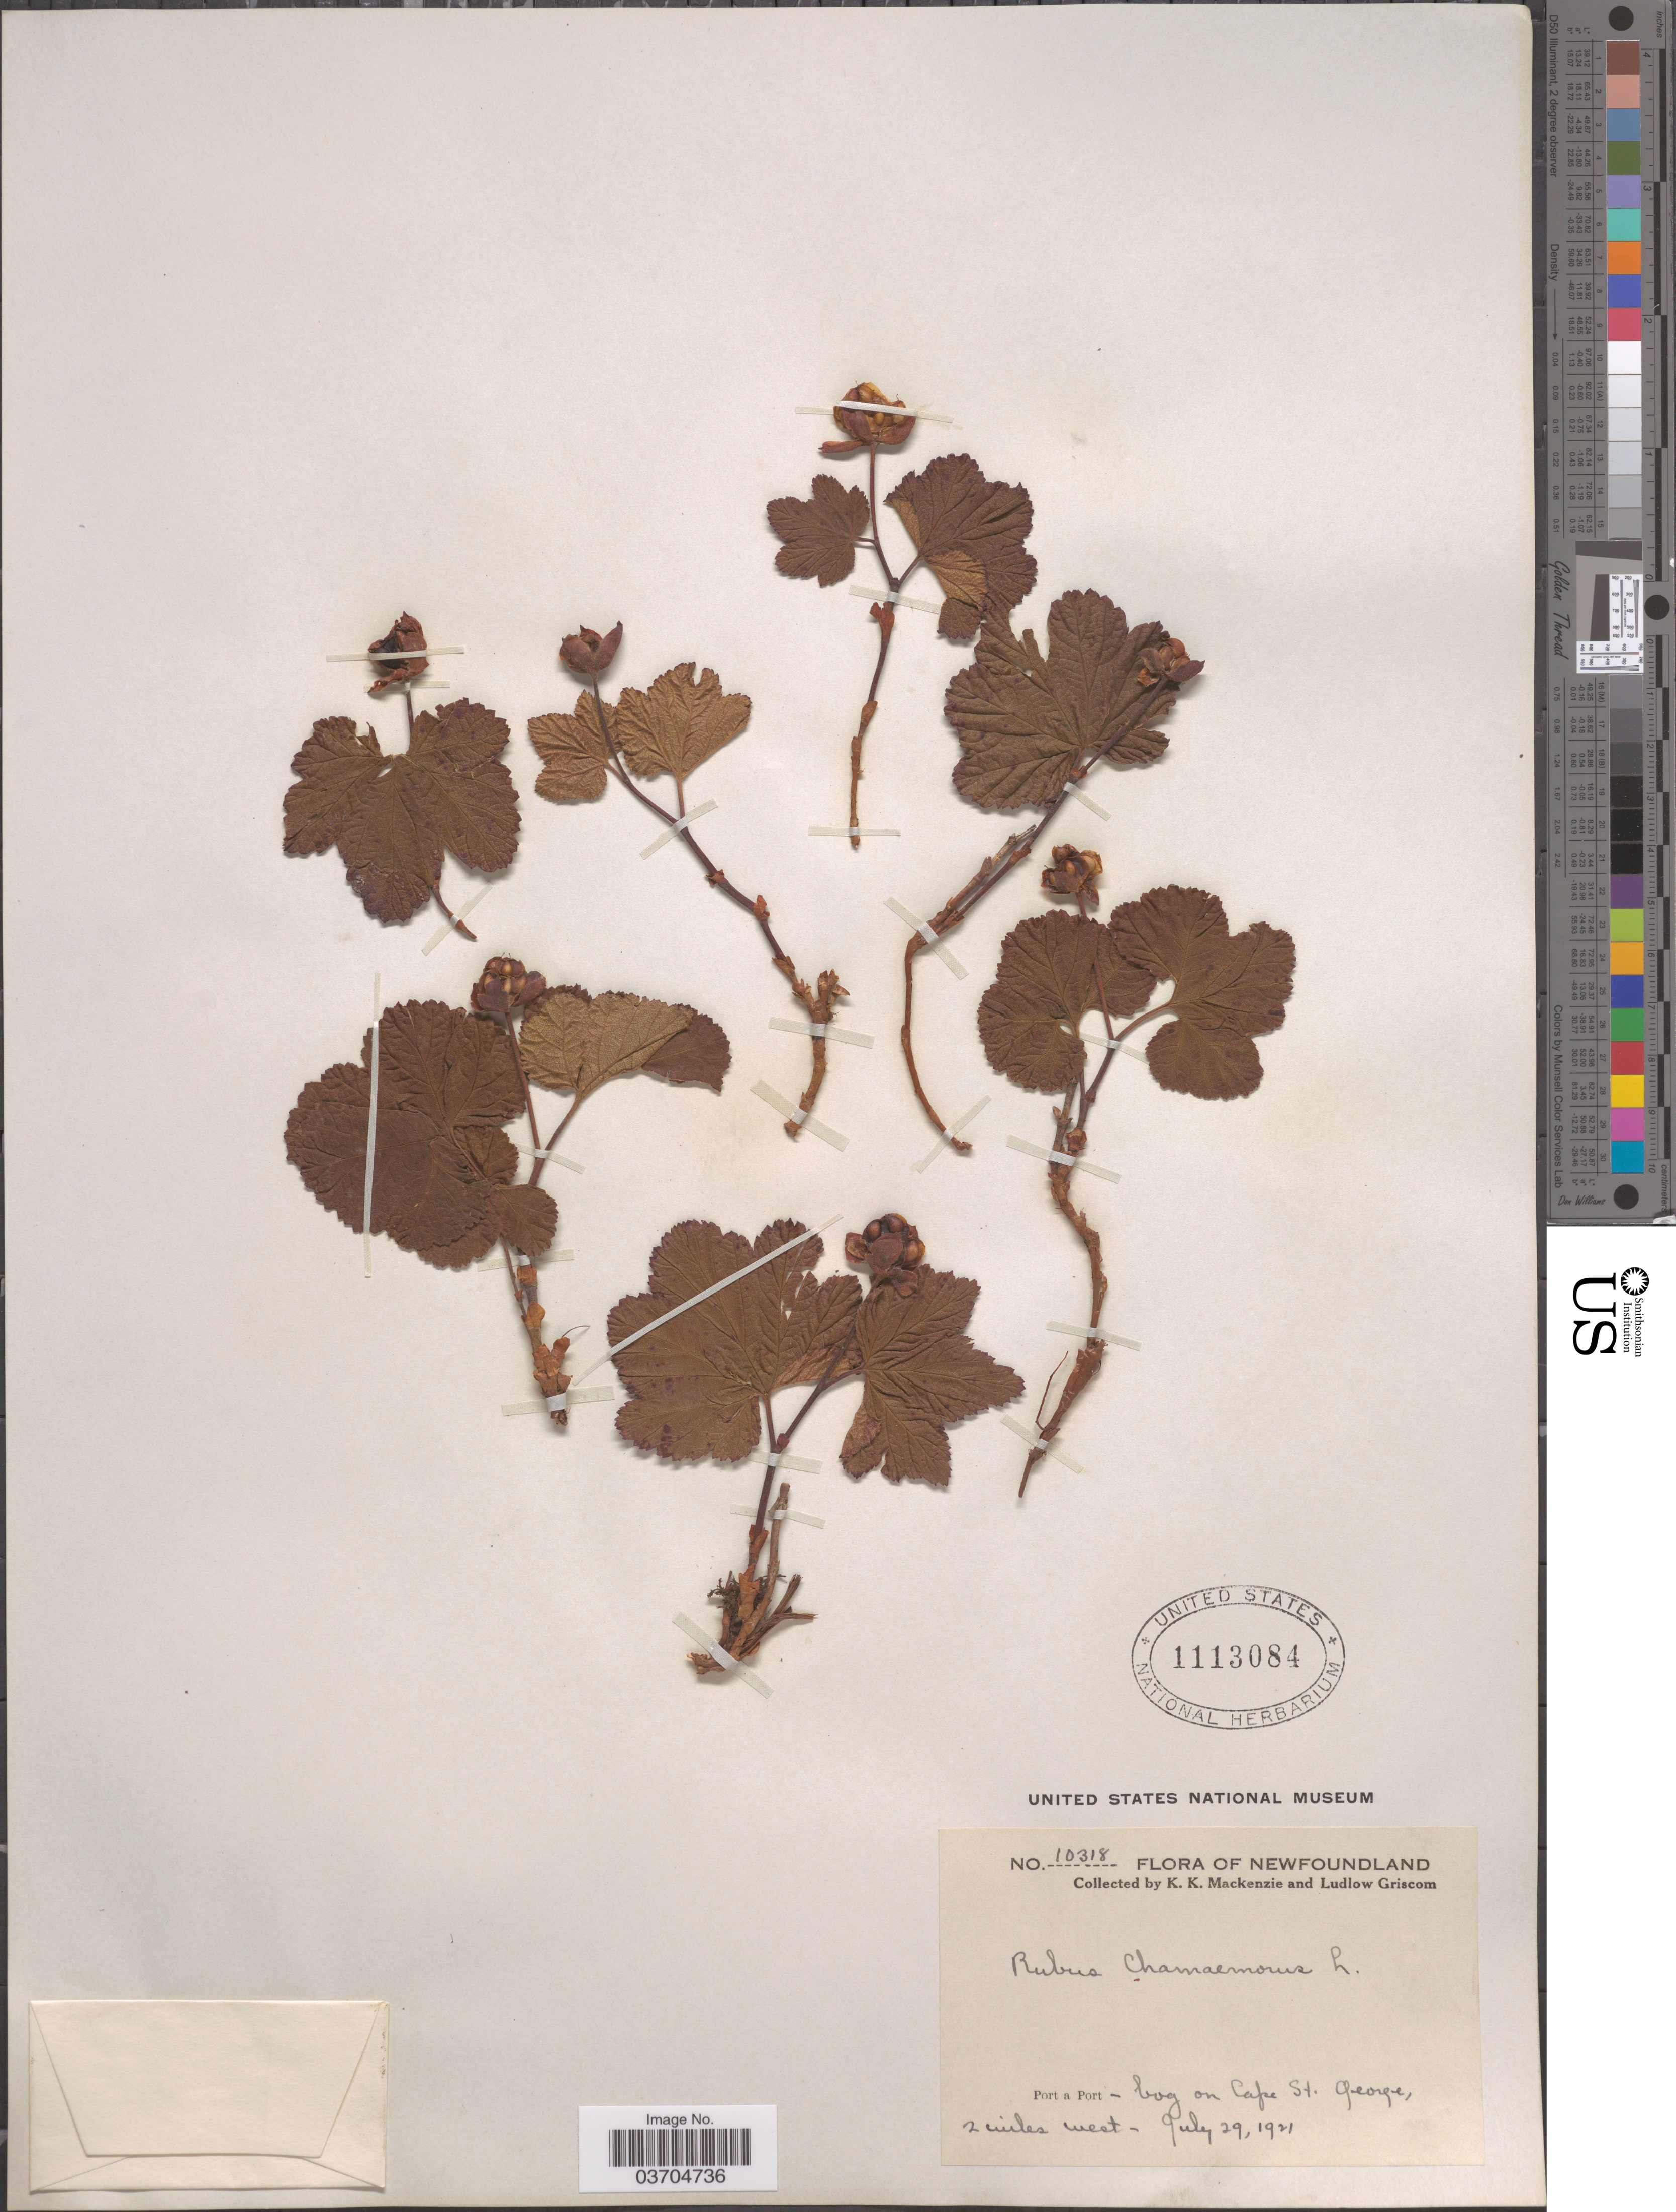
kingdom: Plantae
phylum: Tracheophyta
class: Magnoliopsida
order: Rosales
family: Rosaceae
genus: Rubus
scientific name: Rubus chamaemorus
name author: L.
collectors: K. K. Mackenzie & L. Griscom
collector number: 10318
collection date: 1921-07-29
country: Canada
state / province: Newfoundland and Labrador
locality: Port a Port- bog on Cape St. George, 2 miles west.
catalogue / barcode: US 1113084